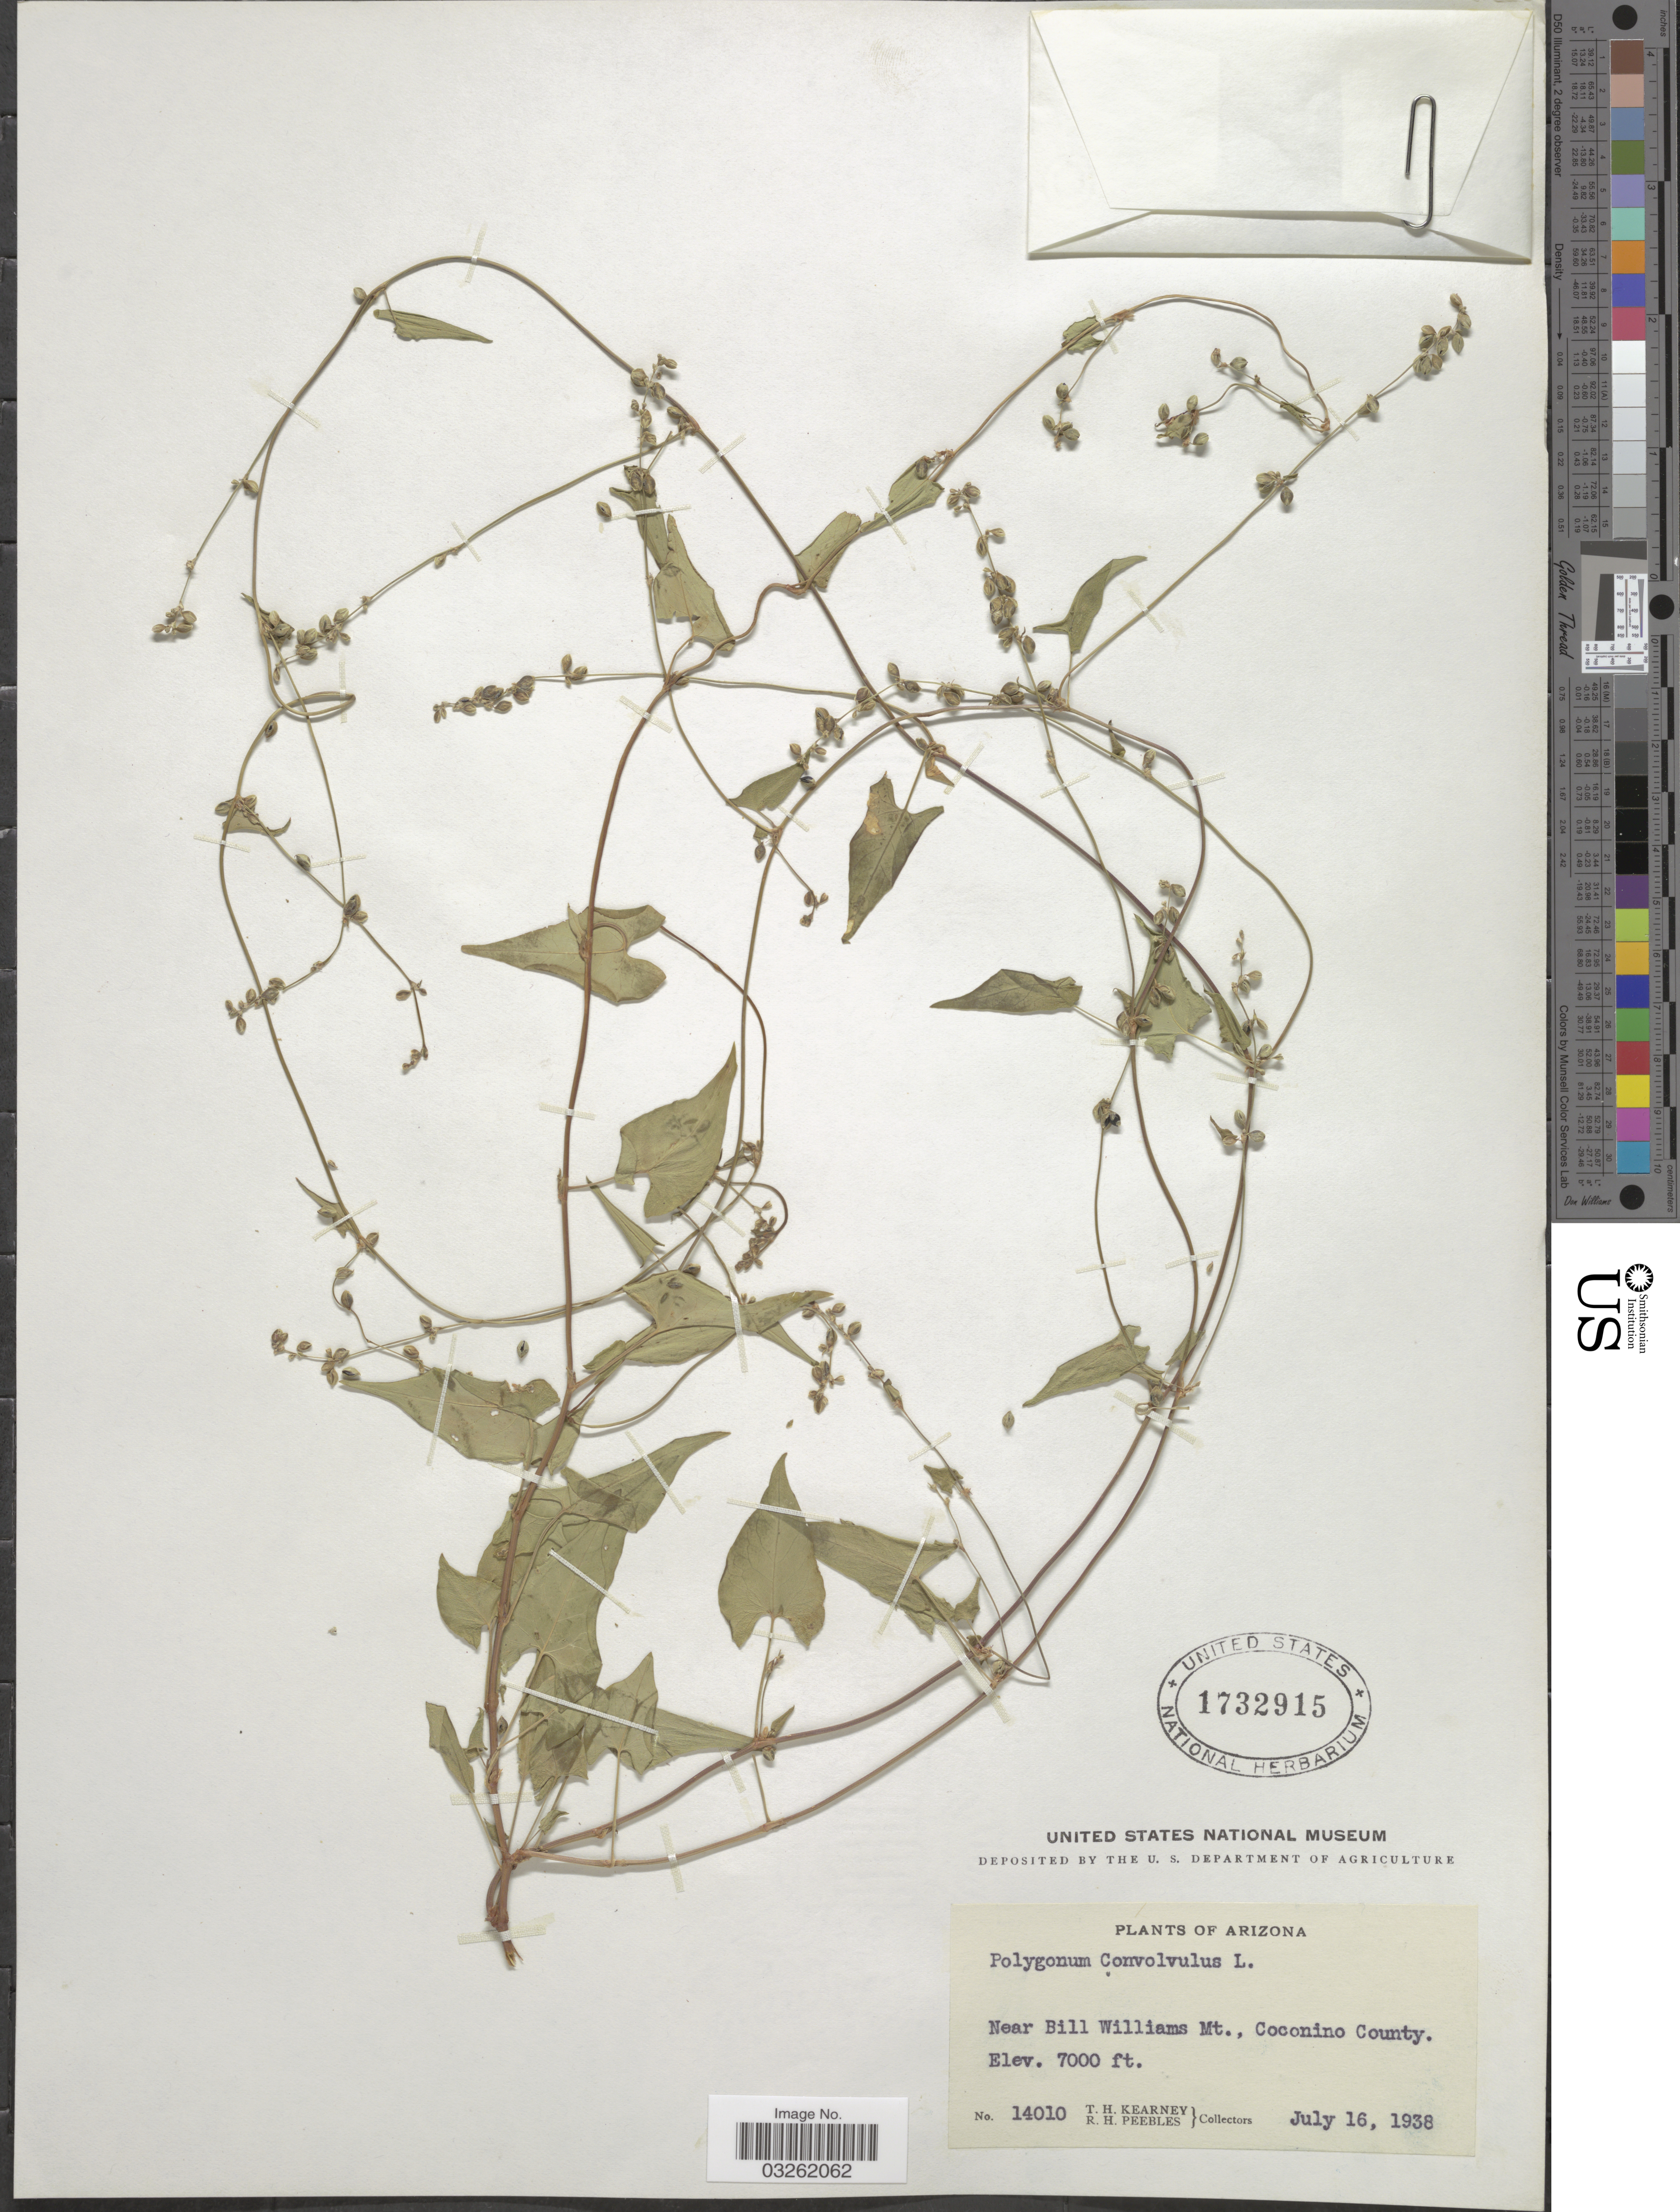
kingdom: Plantae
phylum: Tracheophyta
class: Magnoliopsida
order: Caryophyllales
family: Polygonaceae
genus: Fallopia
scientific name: Fallopia convolvulus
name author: (L.) Á. Löve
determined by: Strong, M. T., (US), Smithsonian Institution - National Museum of Natural History (UNITED STATES)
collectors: T. H. Kearney & R. H. Peebles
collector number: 14010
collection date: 1938-07-16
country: United States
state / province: Arizona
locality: Near Bill Williams Mt., Coconino County.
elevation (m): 2134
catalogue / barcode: US 1732915